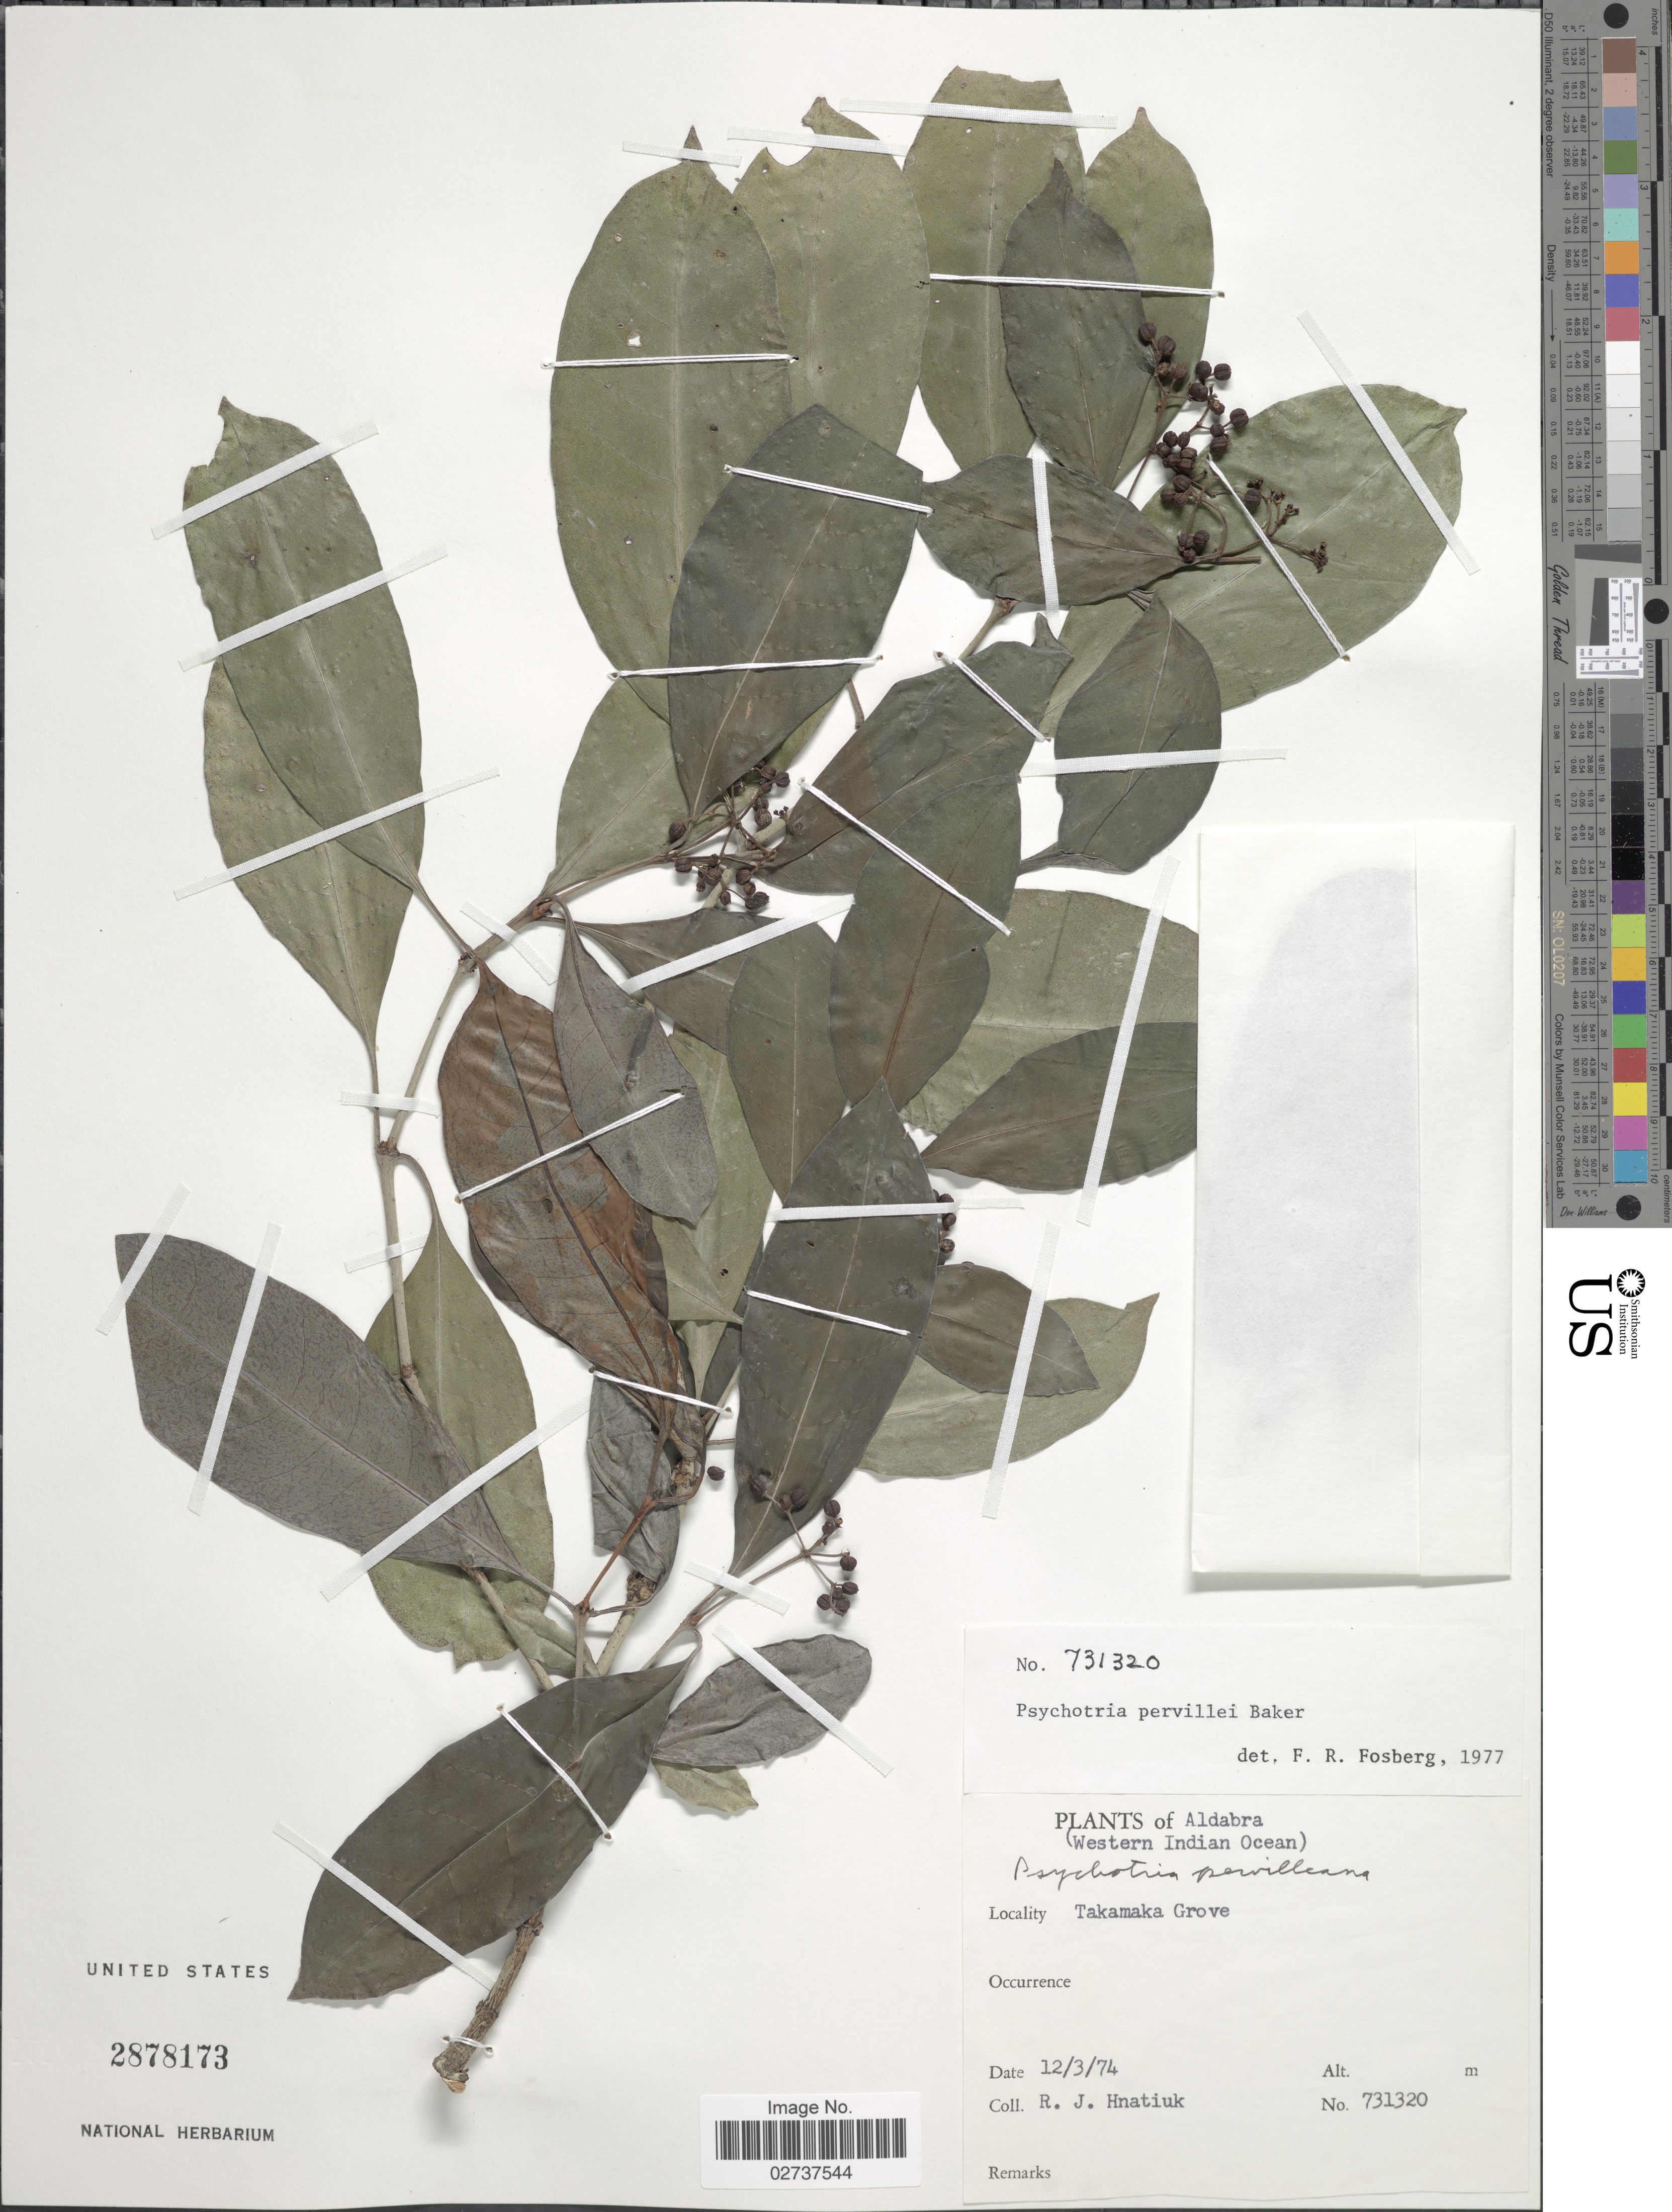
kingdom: Plantae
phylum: Tracheophyta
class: Magnoliopsida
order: Gentianales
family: Rubiaceae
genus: Psychotria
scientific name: Psychotria pervillei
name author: Baker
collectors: R. Hnatiuk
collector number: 731320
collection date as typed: Transcribed d/m/y: 12/3/74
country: Seychelles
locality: Aldabra Island (Western Indian Ocean), Takamaka Grove.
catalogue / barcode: US 2878173